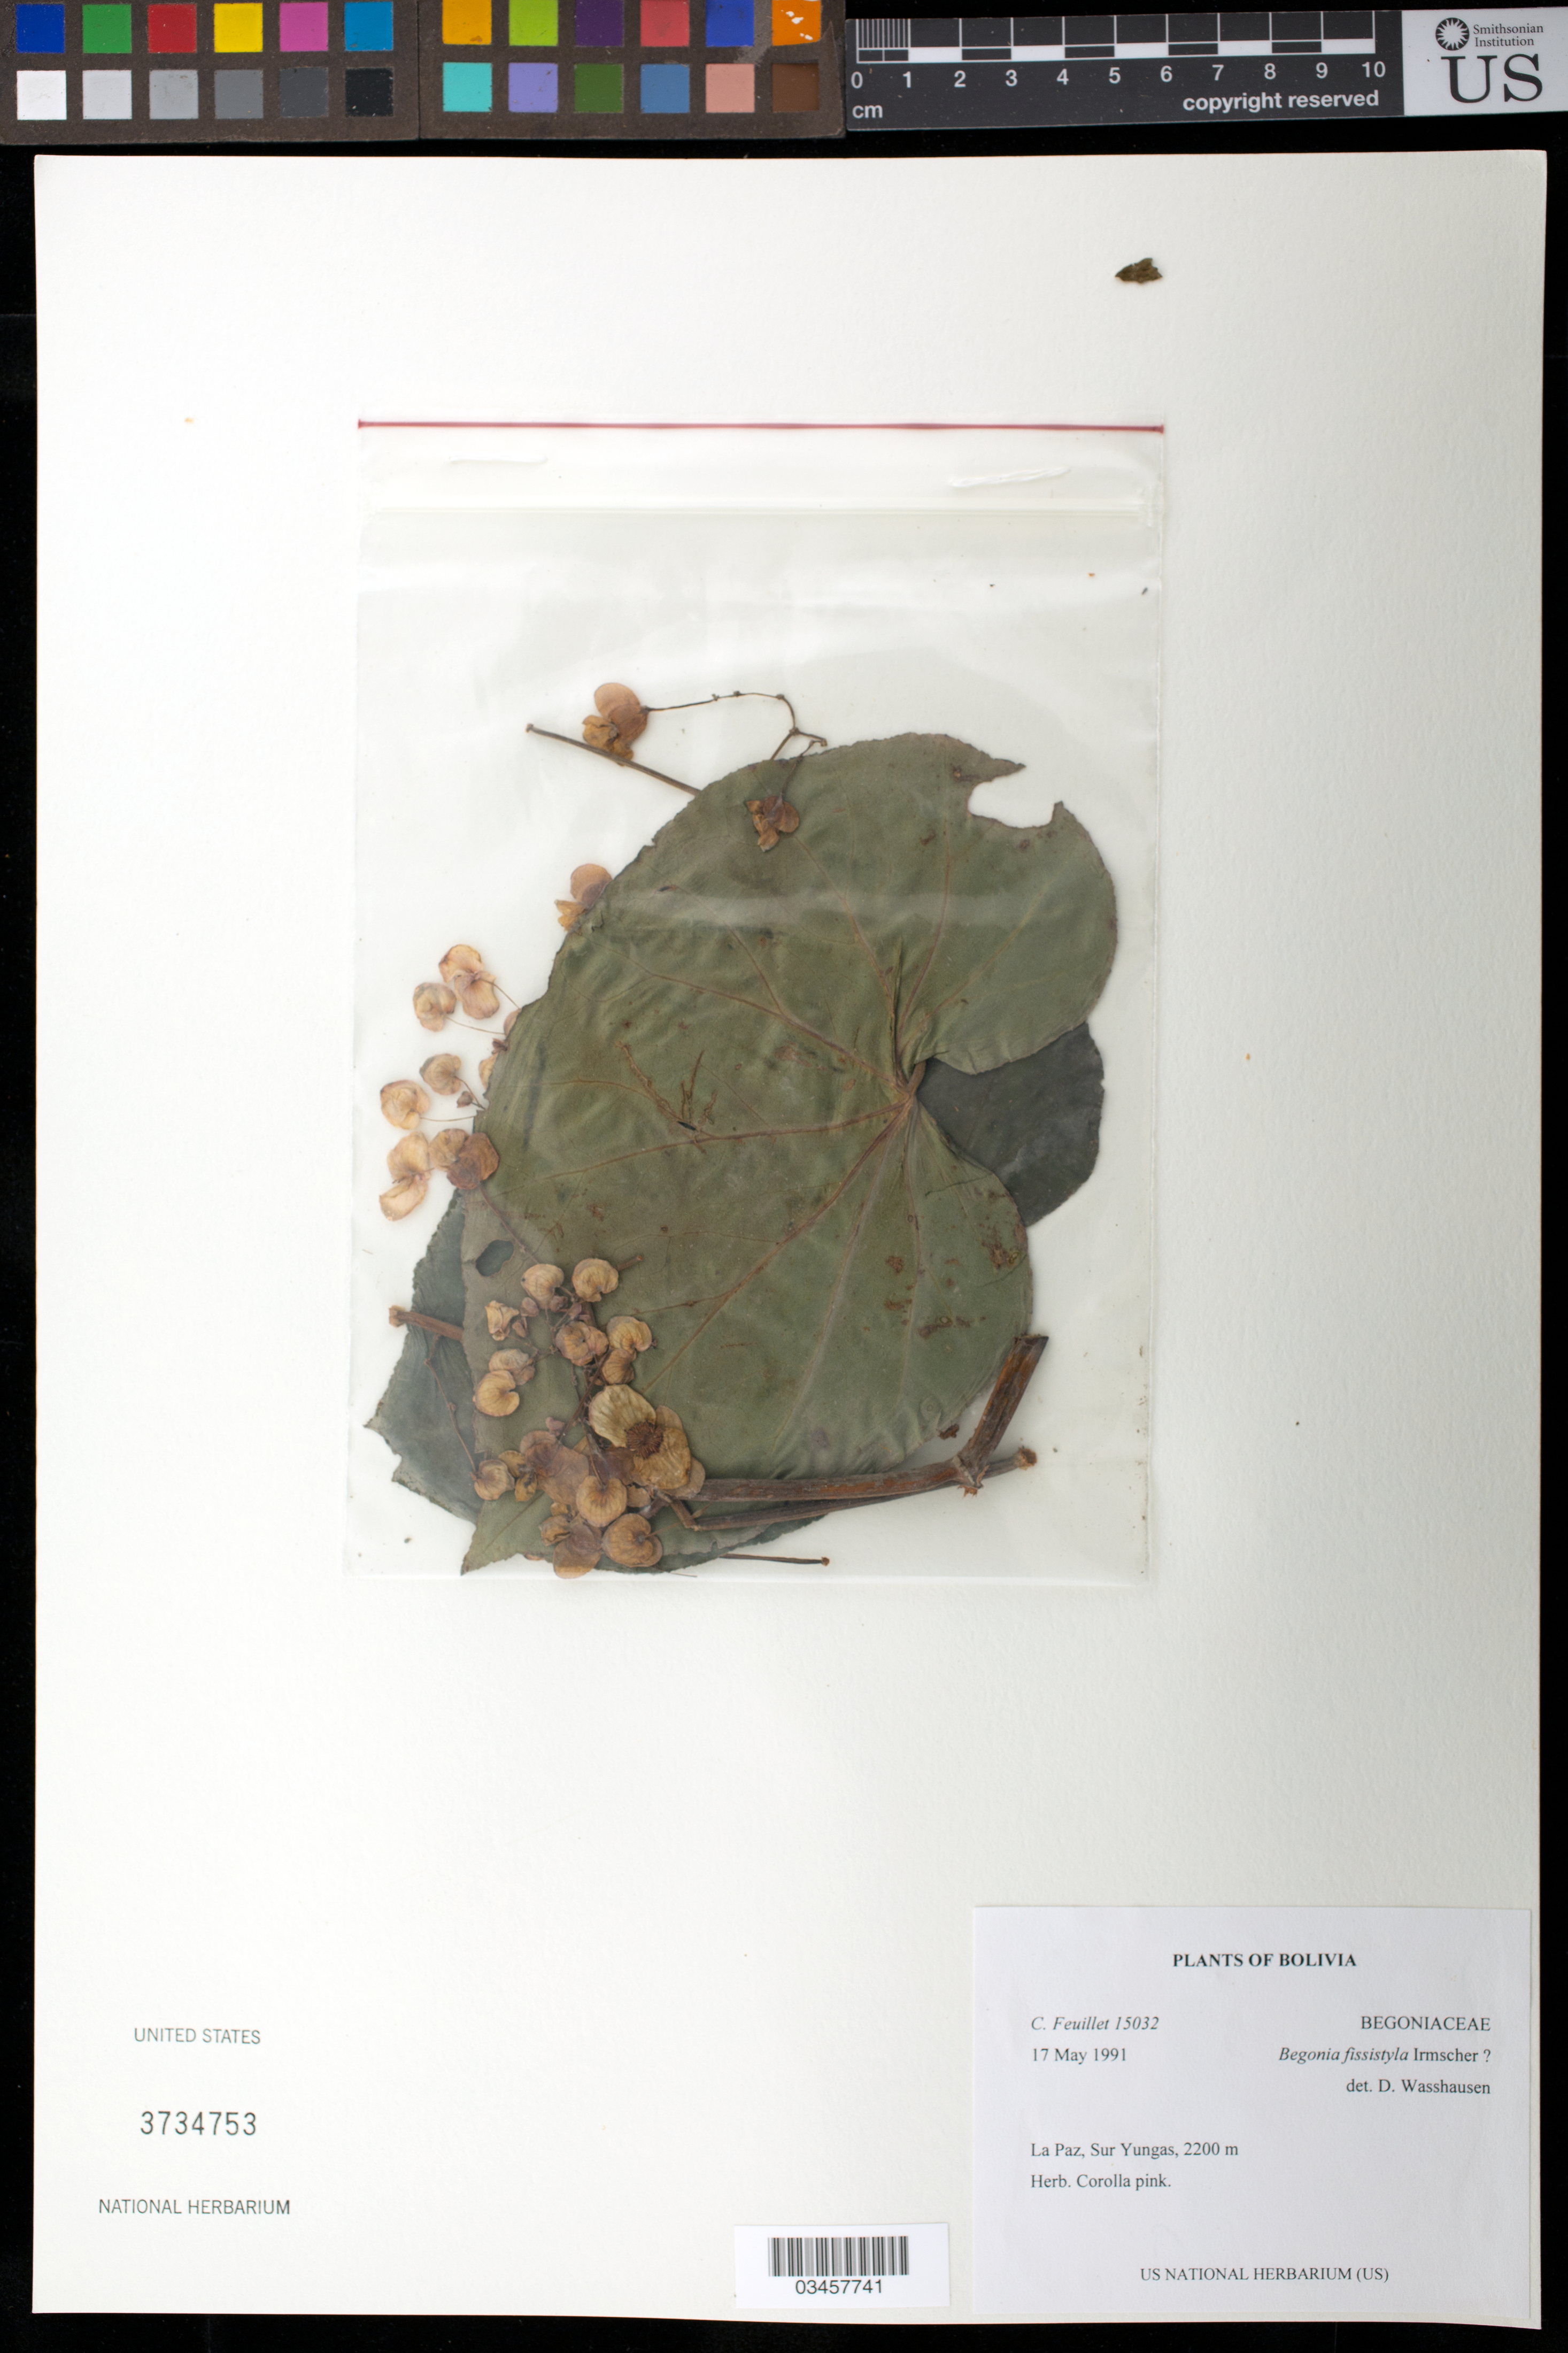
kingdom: Plantae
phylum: Tracheophyta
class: Magnoliopsida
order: Cucurbitales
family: Begoniaceae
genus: Begonia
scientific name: Begonia fissistyla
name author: Irmsch.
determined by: Wasshausen, Dieter C., (BOT), Smithsonian Institution - National Museum of Natural History (UNITED STATES)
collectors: C. Feuillet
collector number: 15032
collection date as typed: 17 May 1991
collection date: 1991-05-17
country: Bolivia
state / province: La Paz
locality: Sud Yungas.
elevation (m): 2400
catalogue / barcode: US 3734753